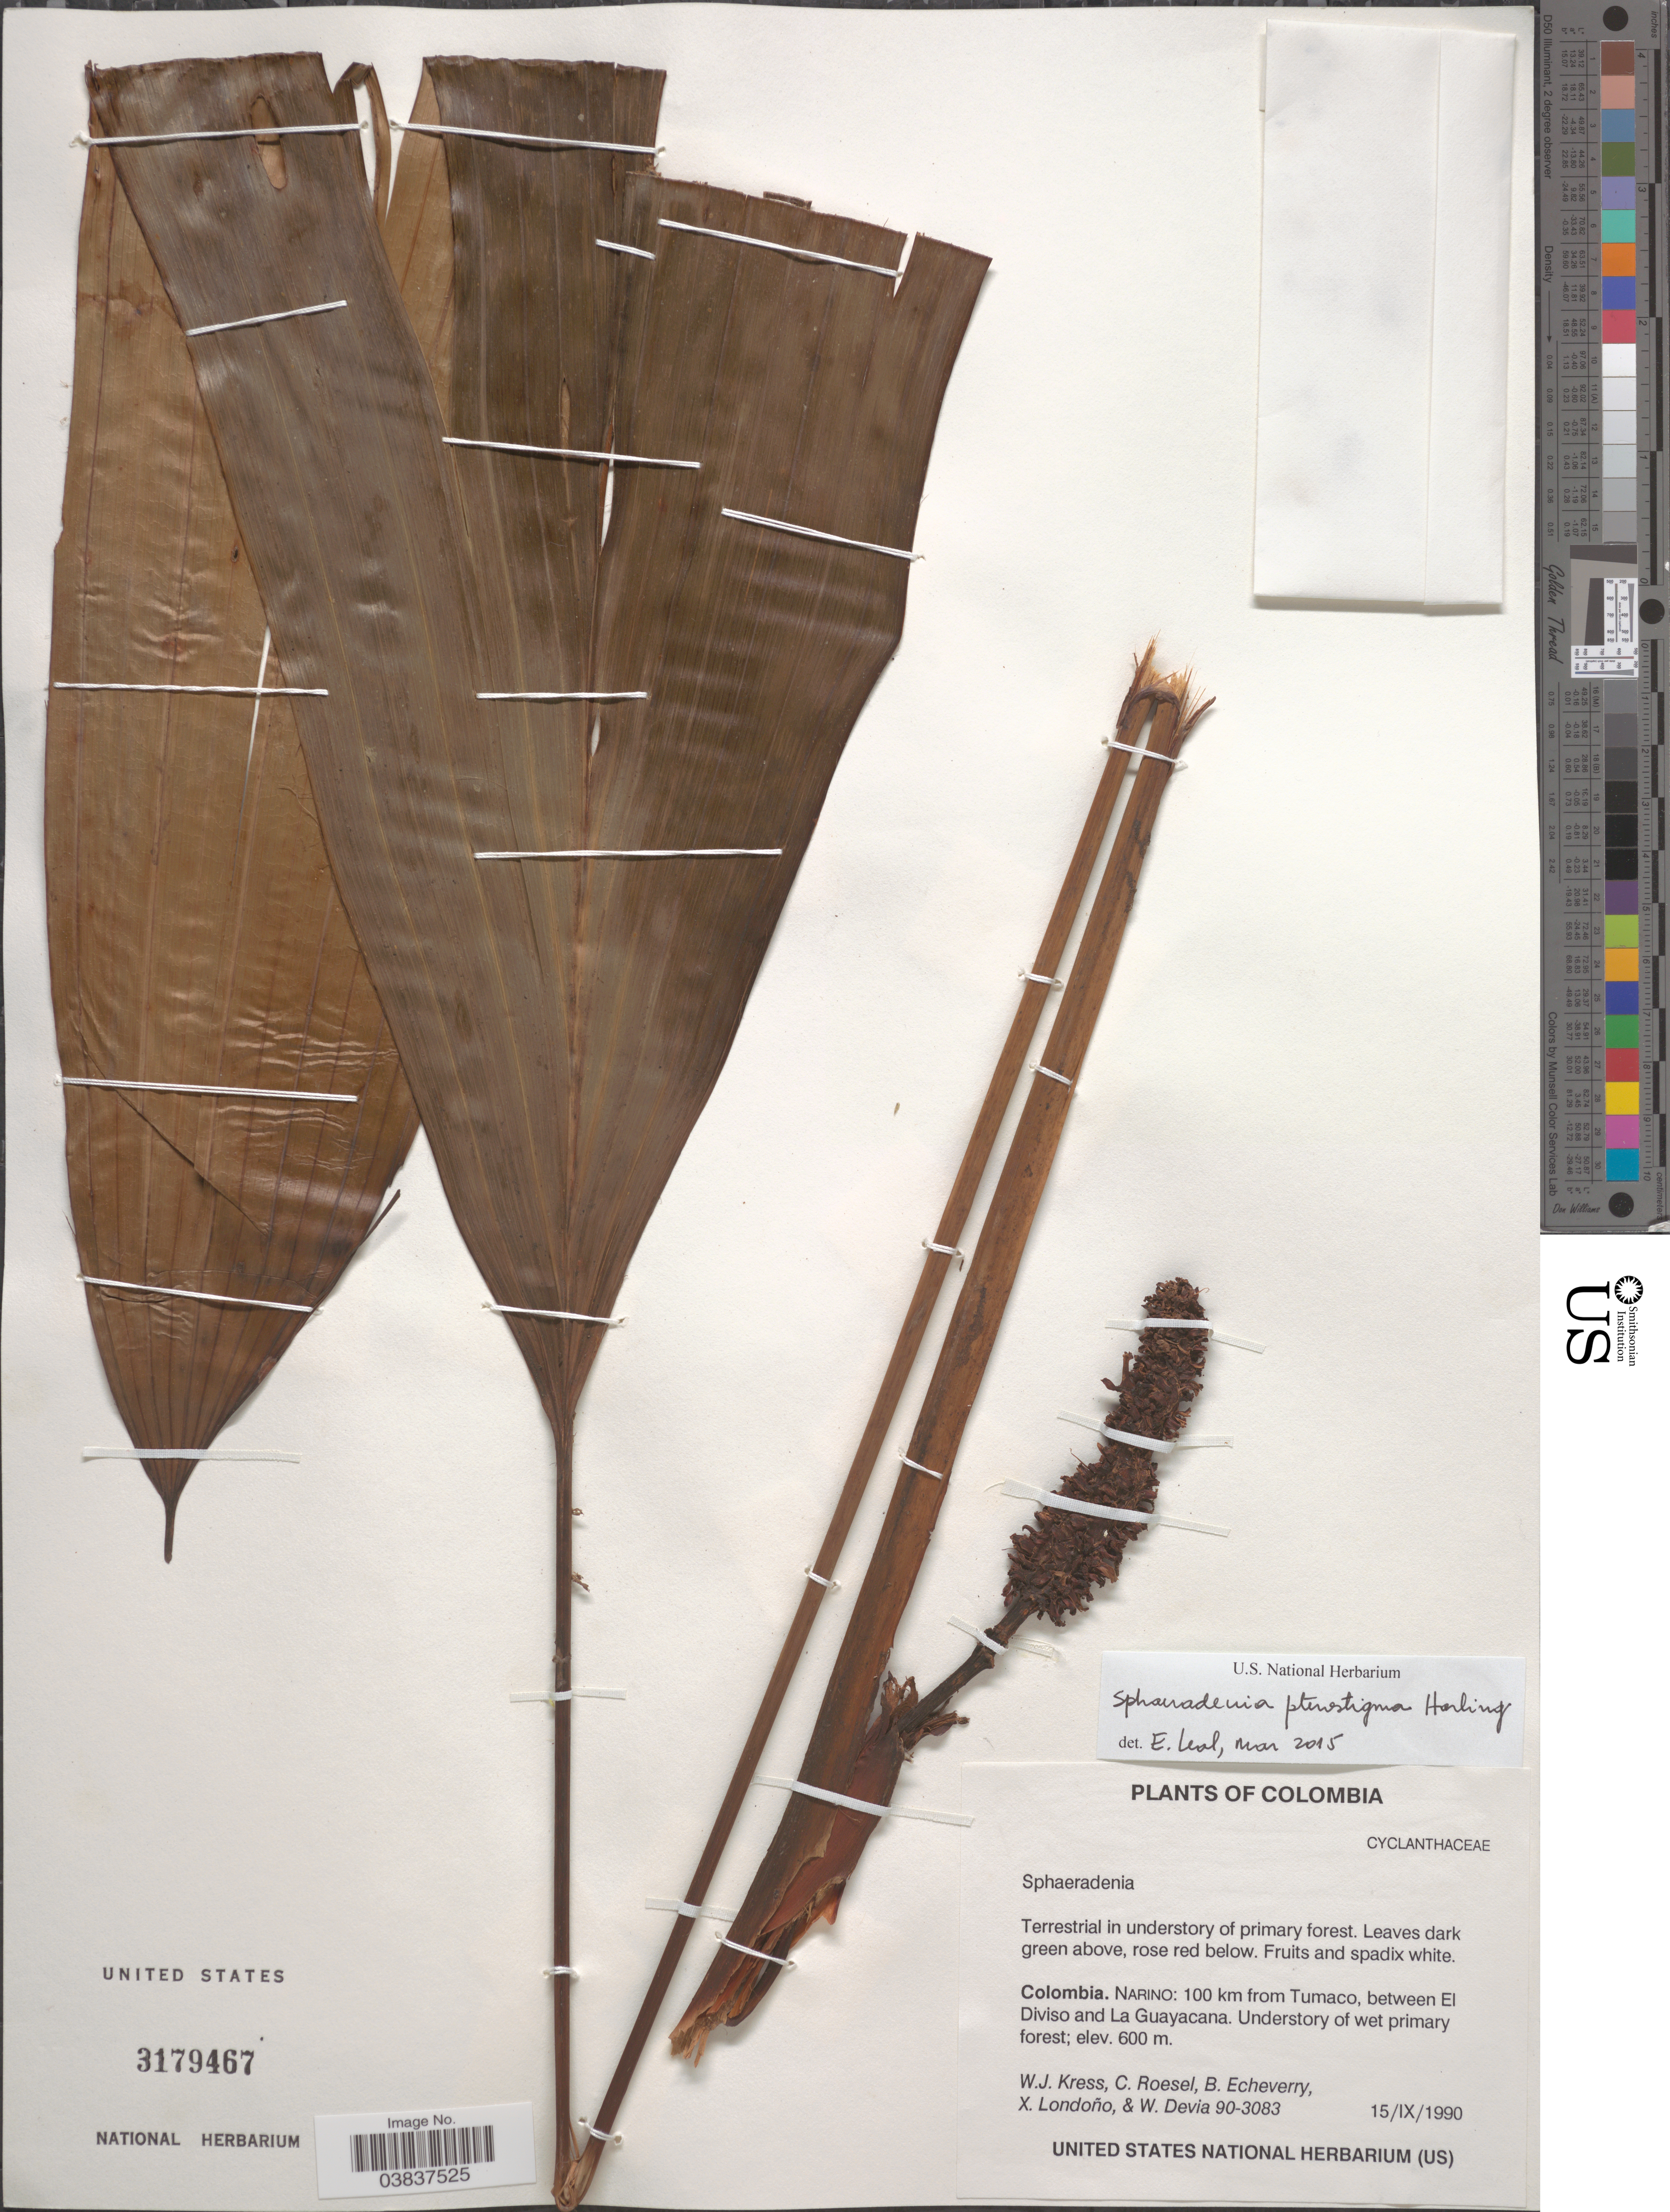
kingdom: Plantae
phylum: Tracheophyta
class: Liliopsida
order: Pandanales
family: Cyclanthaceae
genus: Sphaeradenia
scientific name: Sphaeradenia pterostigma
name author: Harling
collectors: W. J. Kress, C. S. Roesel, B. Echeverry, X. Londoño & W. Devia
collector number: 90-3083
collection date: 1990-09-15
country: Colombia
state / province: Nariño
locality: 100 km from Tumaco, between El Diviso and La Guayacana.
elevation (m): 600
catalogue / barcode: US 3179467